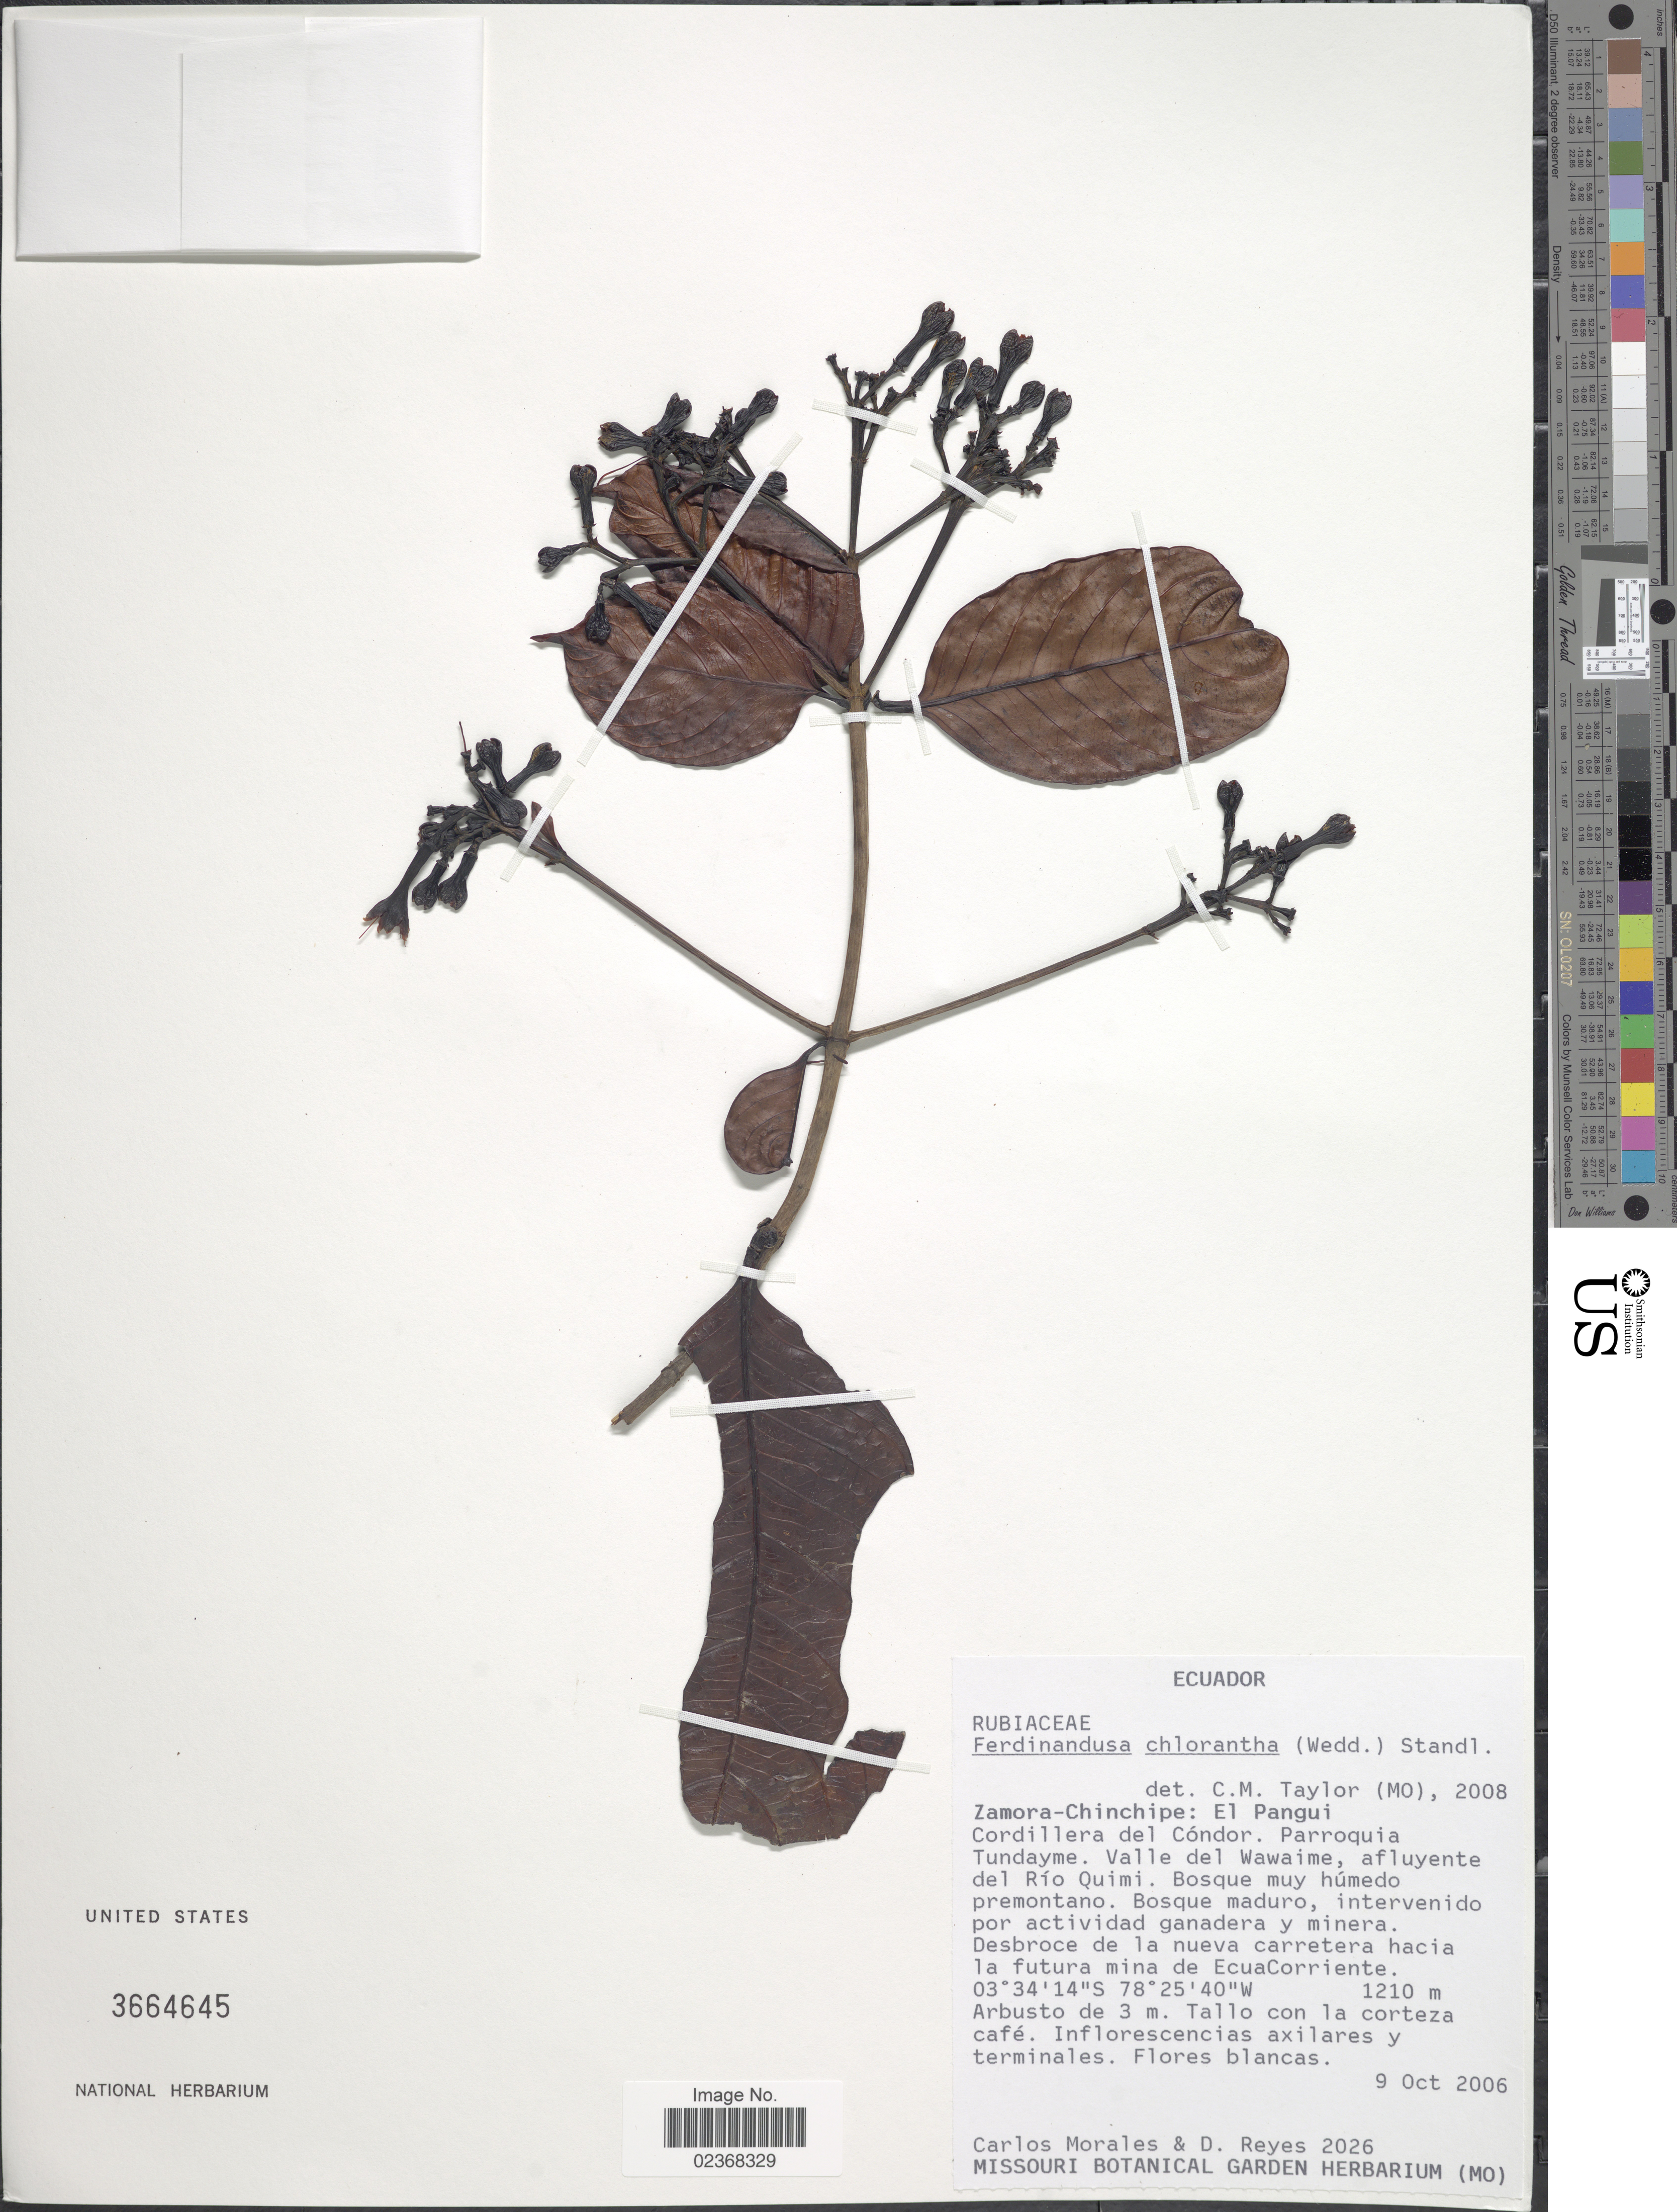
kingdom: Plantae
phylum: Tracheophyta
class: Magnoliopsida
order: Gentianales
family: Rubiaceae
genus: Ferdinandusa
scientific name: Ferdinandusa chlorantha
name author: (Wedd.) Standl.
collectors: C. Morales & D. Reyes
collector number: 2026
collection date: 2006-10-09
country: Ecuador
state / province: Zamora-Chinchipe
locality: El Pangui, Cordillera del Condor, Parroquia Tundayme, Valle del Wawaime, afluyente del Rio Quimi.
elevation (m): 1210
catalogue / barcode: US 3664645